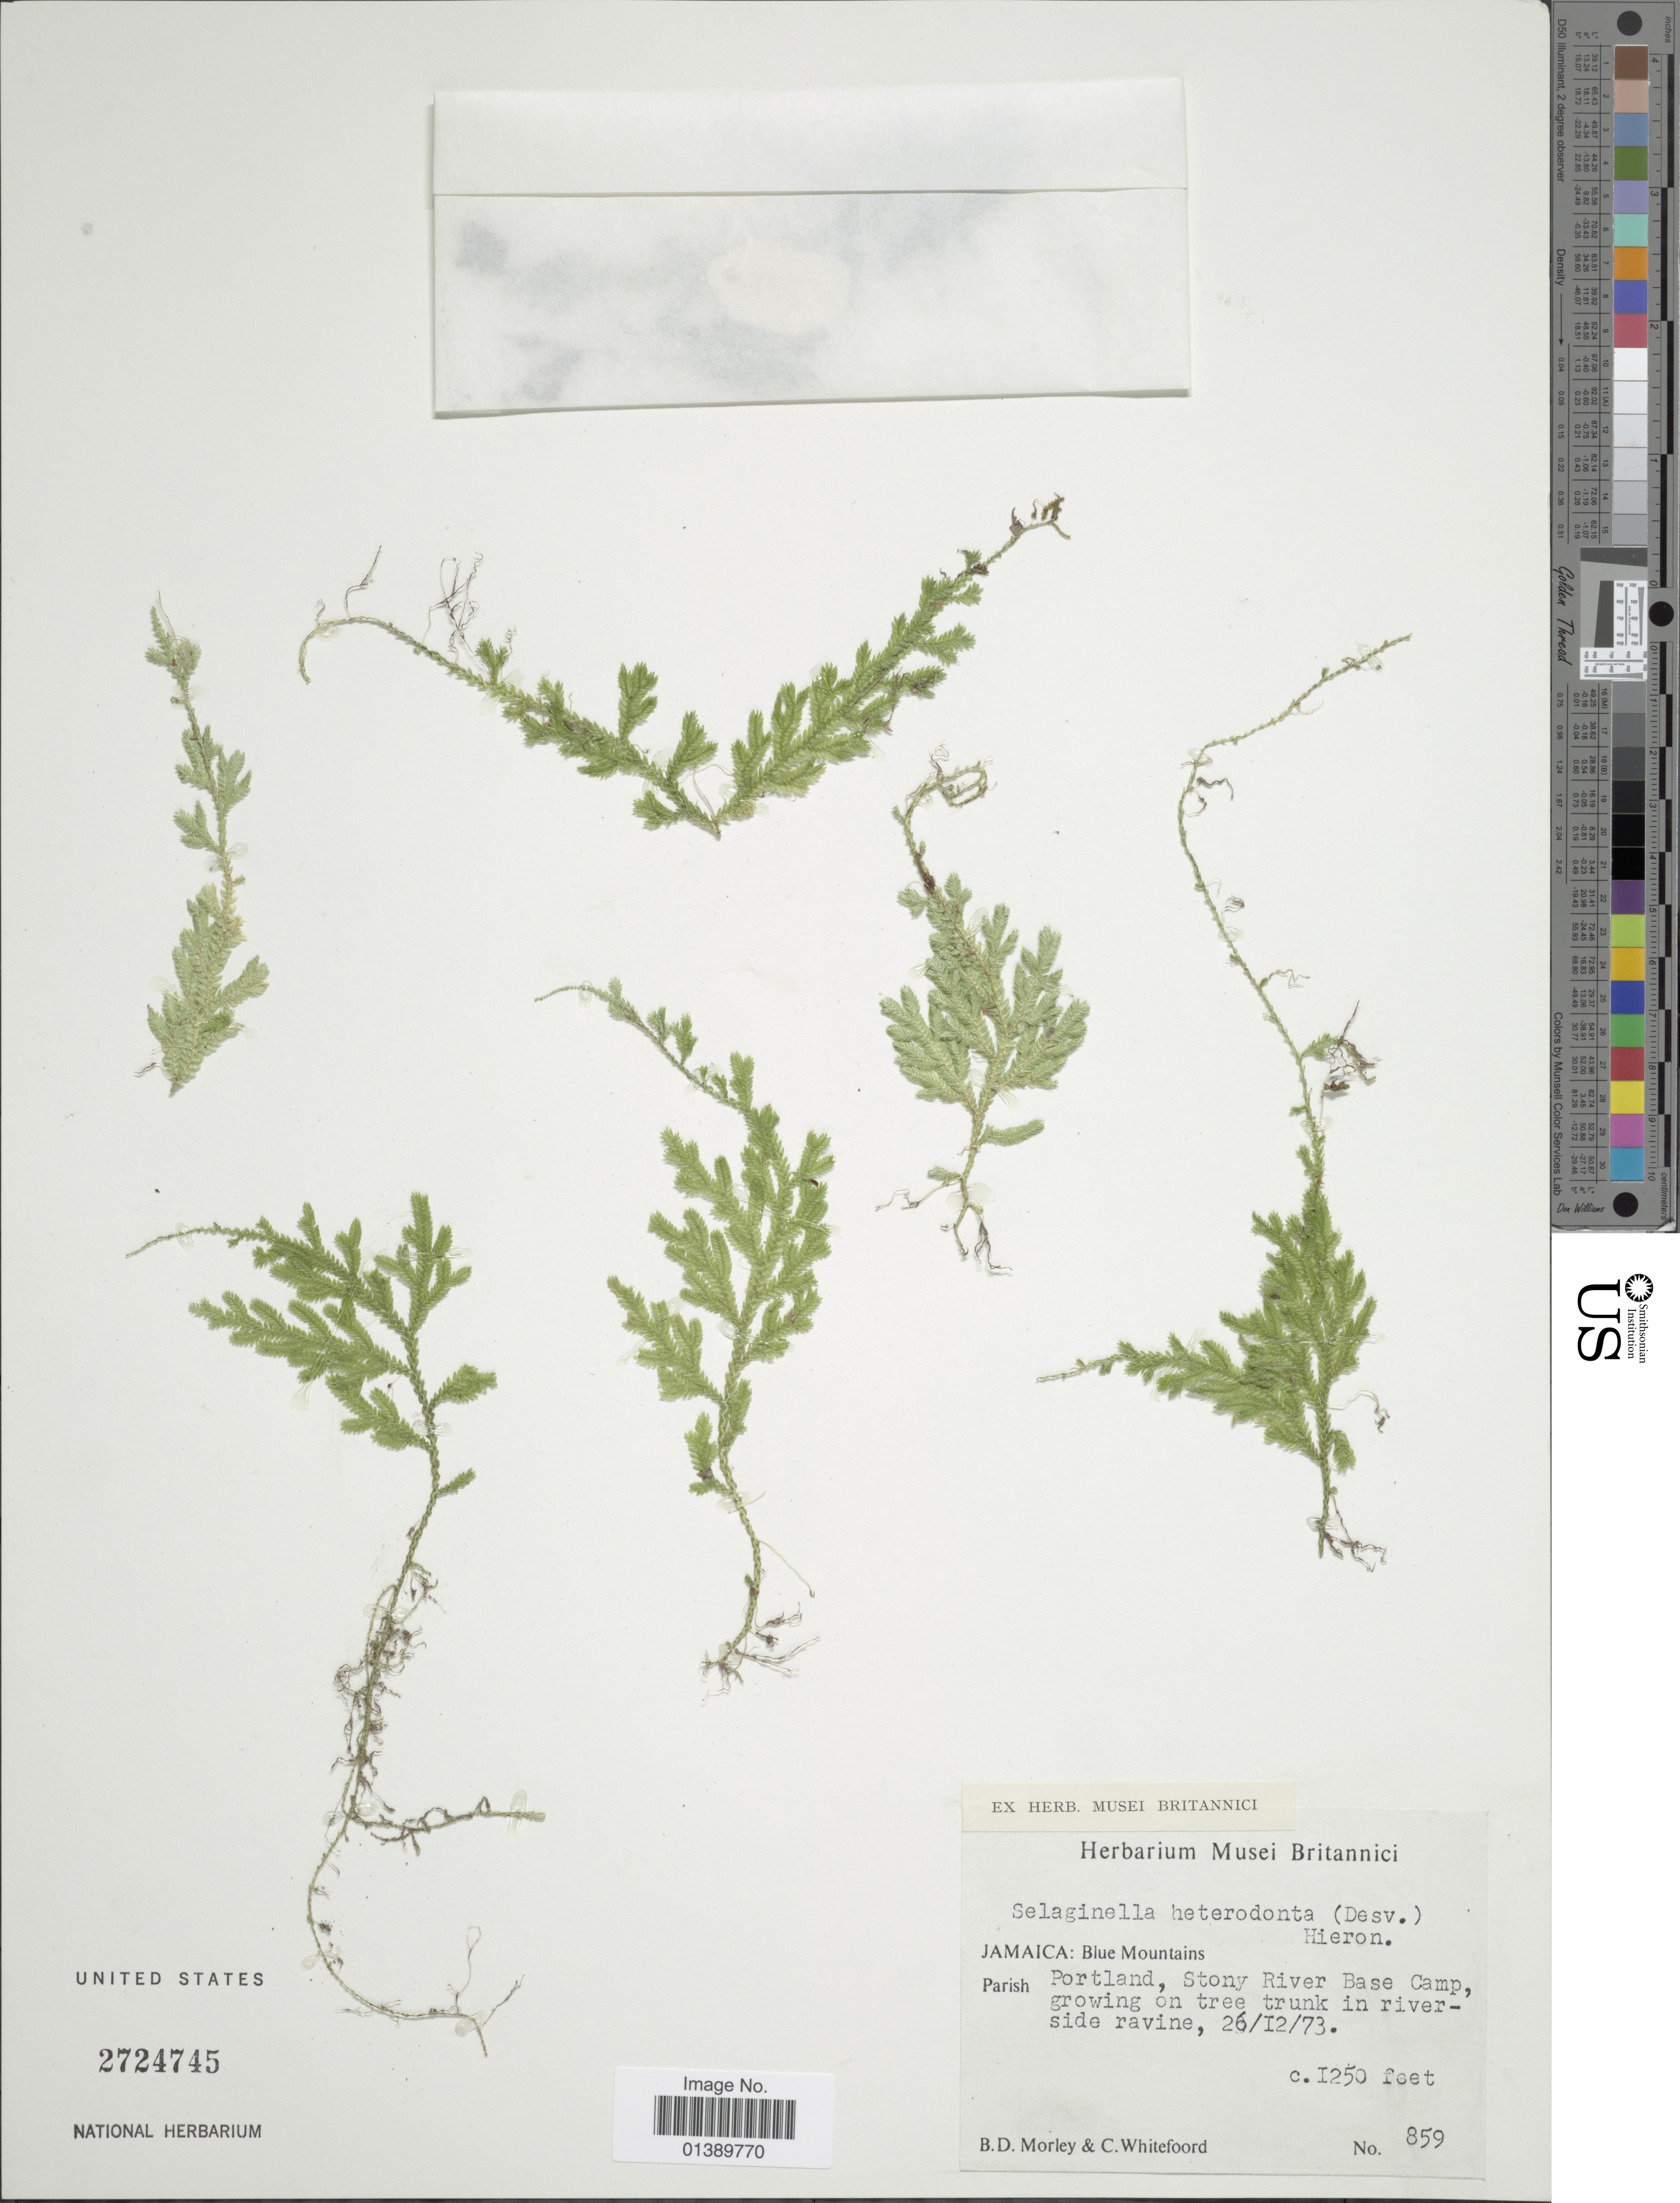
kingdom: Plantae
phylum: Tracheophyta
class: Lycopodiopsida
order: Selaginellales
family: Selaginellaceae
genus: Selaginella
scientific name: Selaginella heterodonta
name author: (Desv.) Hieron.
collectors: B. D. Morley & C. Whitefoord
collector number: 859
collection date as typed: Transcribed d/m/y: 26/12/73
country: Jamaica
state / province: Portland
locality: Blue Mountains, Stony River Base Camp, growing on tree trunk in riverside ravine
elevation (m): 381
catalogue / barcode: US 2724745